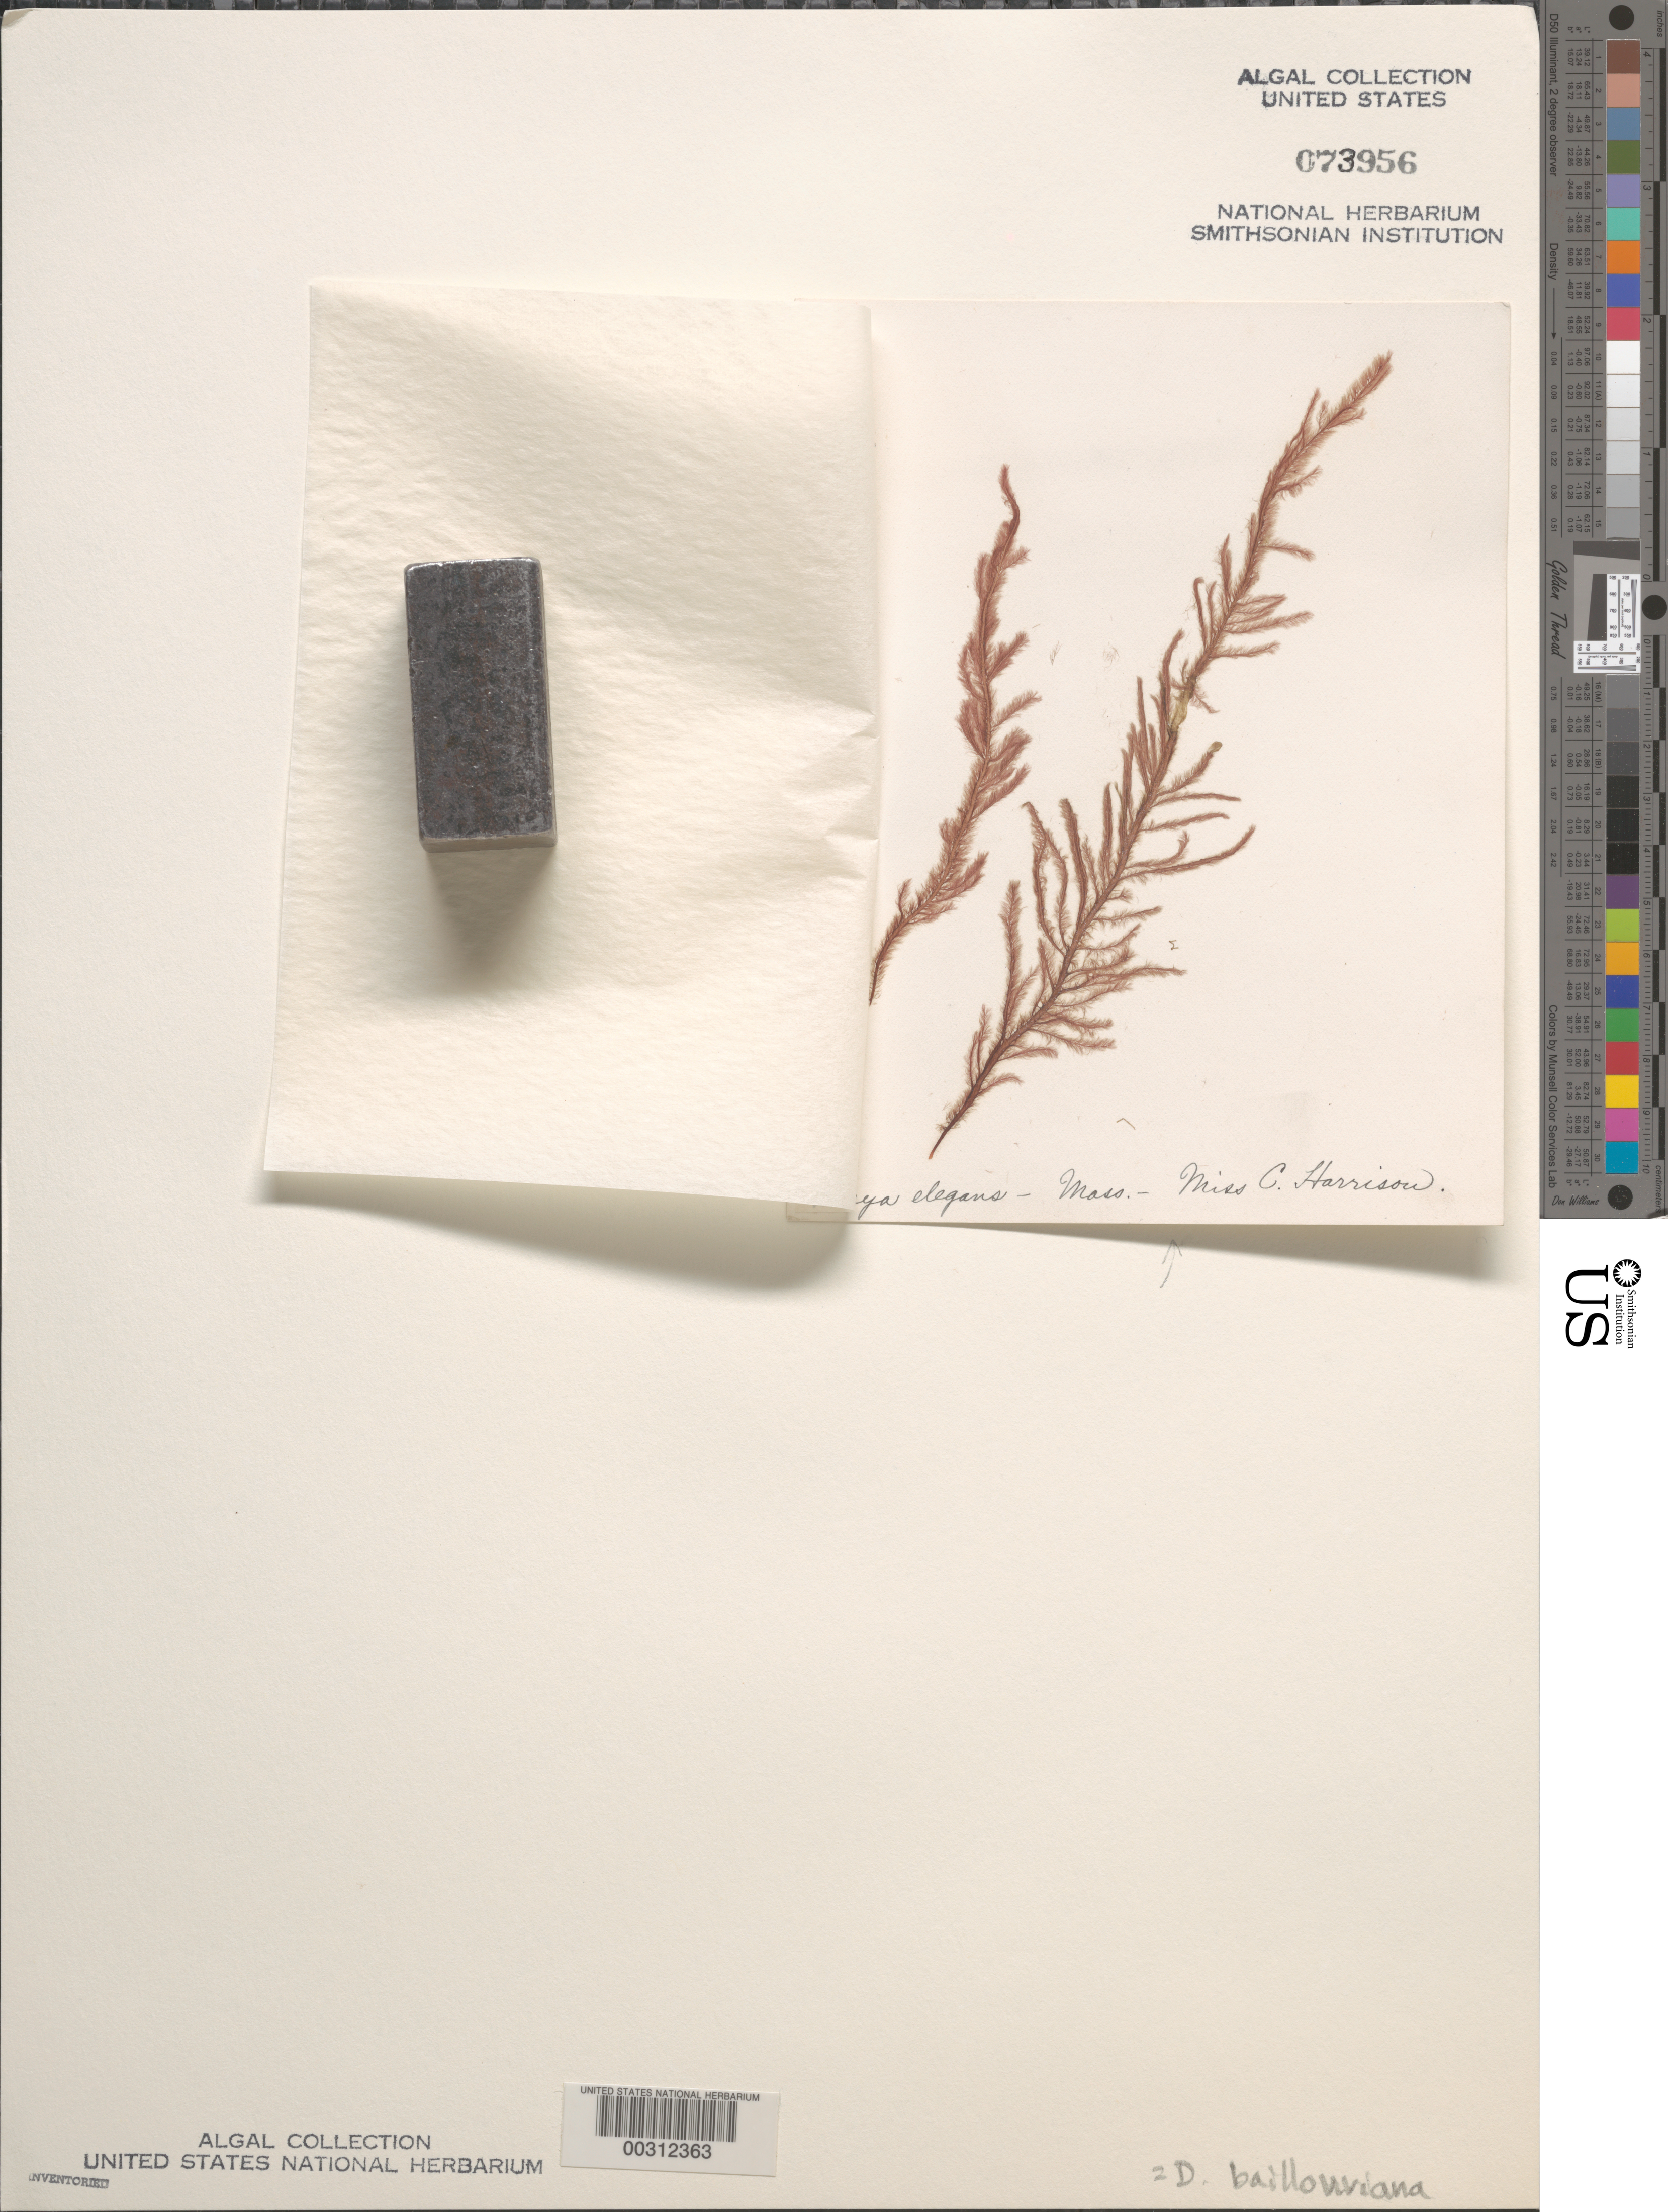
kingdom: Plantae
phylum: Rhodophyta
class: Florideophyceae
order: Ceramiales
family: Dasyaceae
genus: Dasya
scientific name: Dasya pedicellata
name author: (C. Agardh) C. Agardh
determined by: Algae name updating Project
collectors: C. Harrison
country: United States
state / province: Massachusetts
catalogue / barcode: US 73956